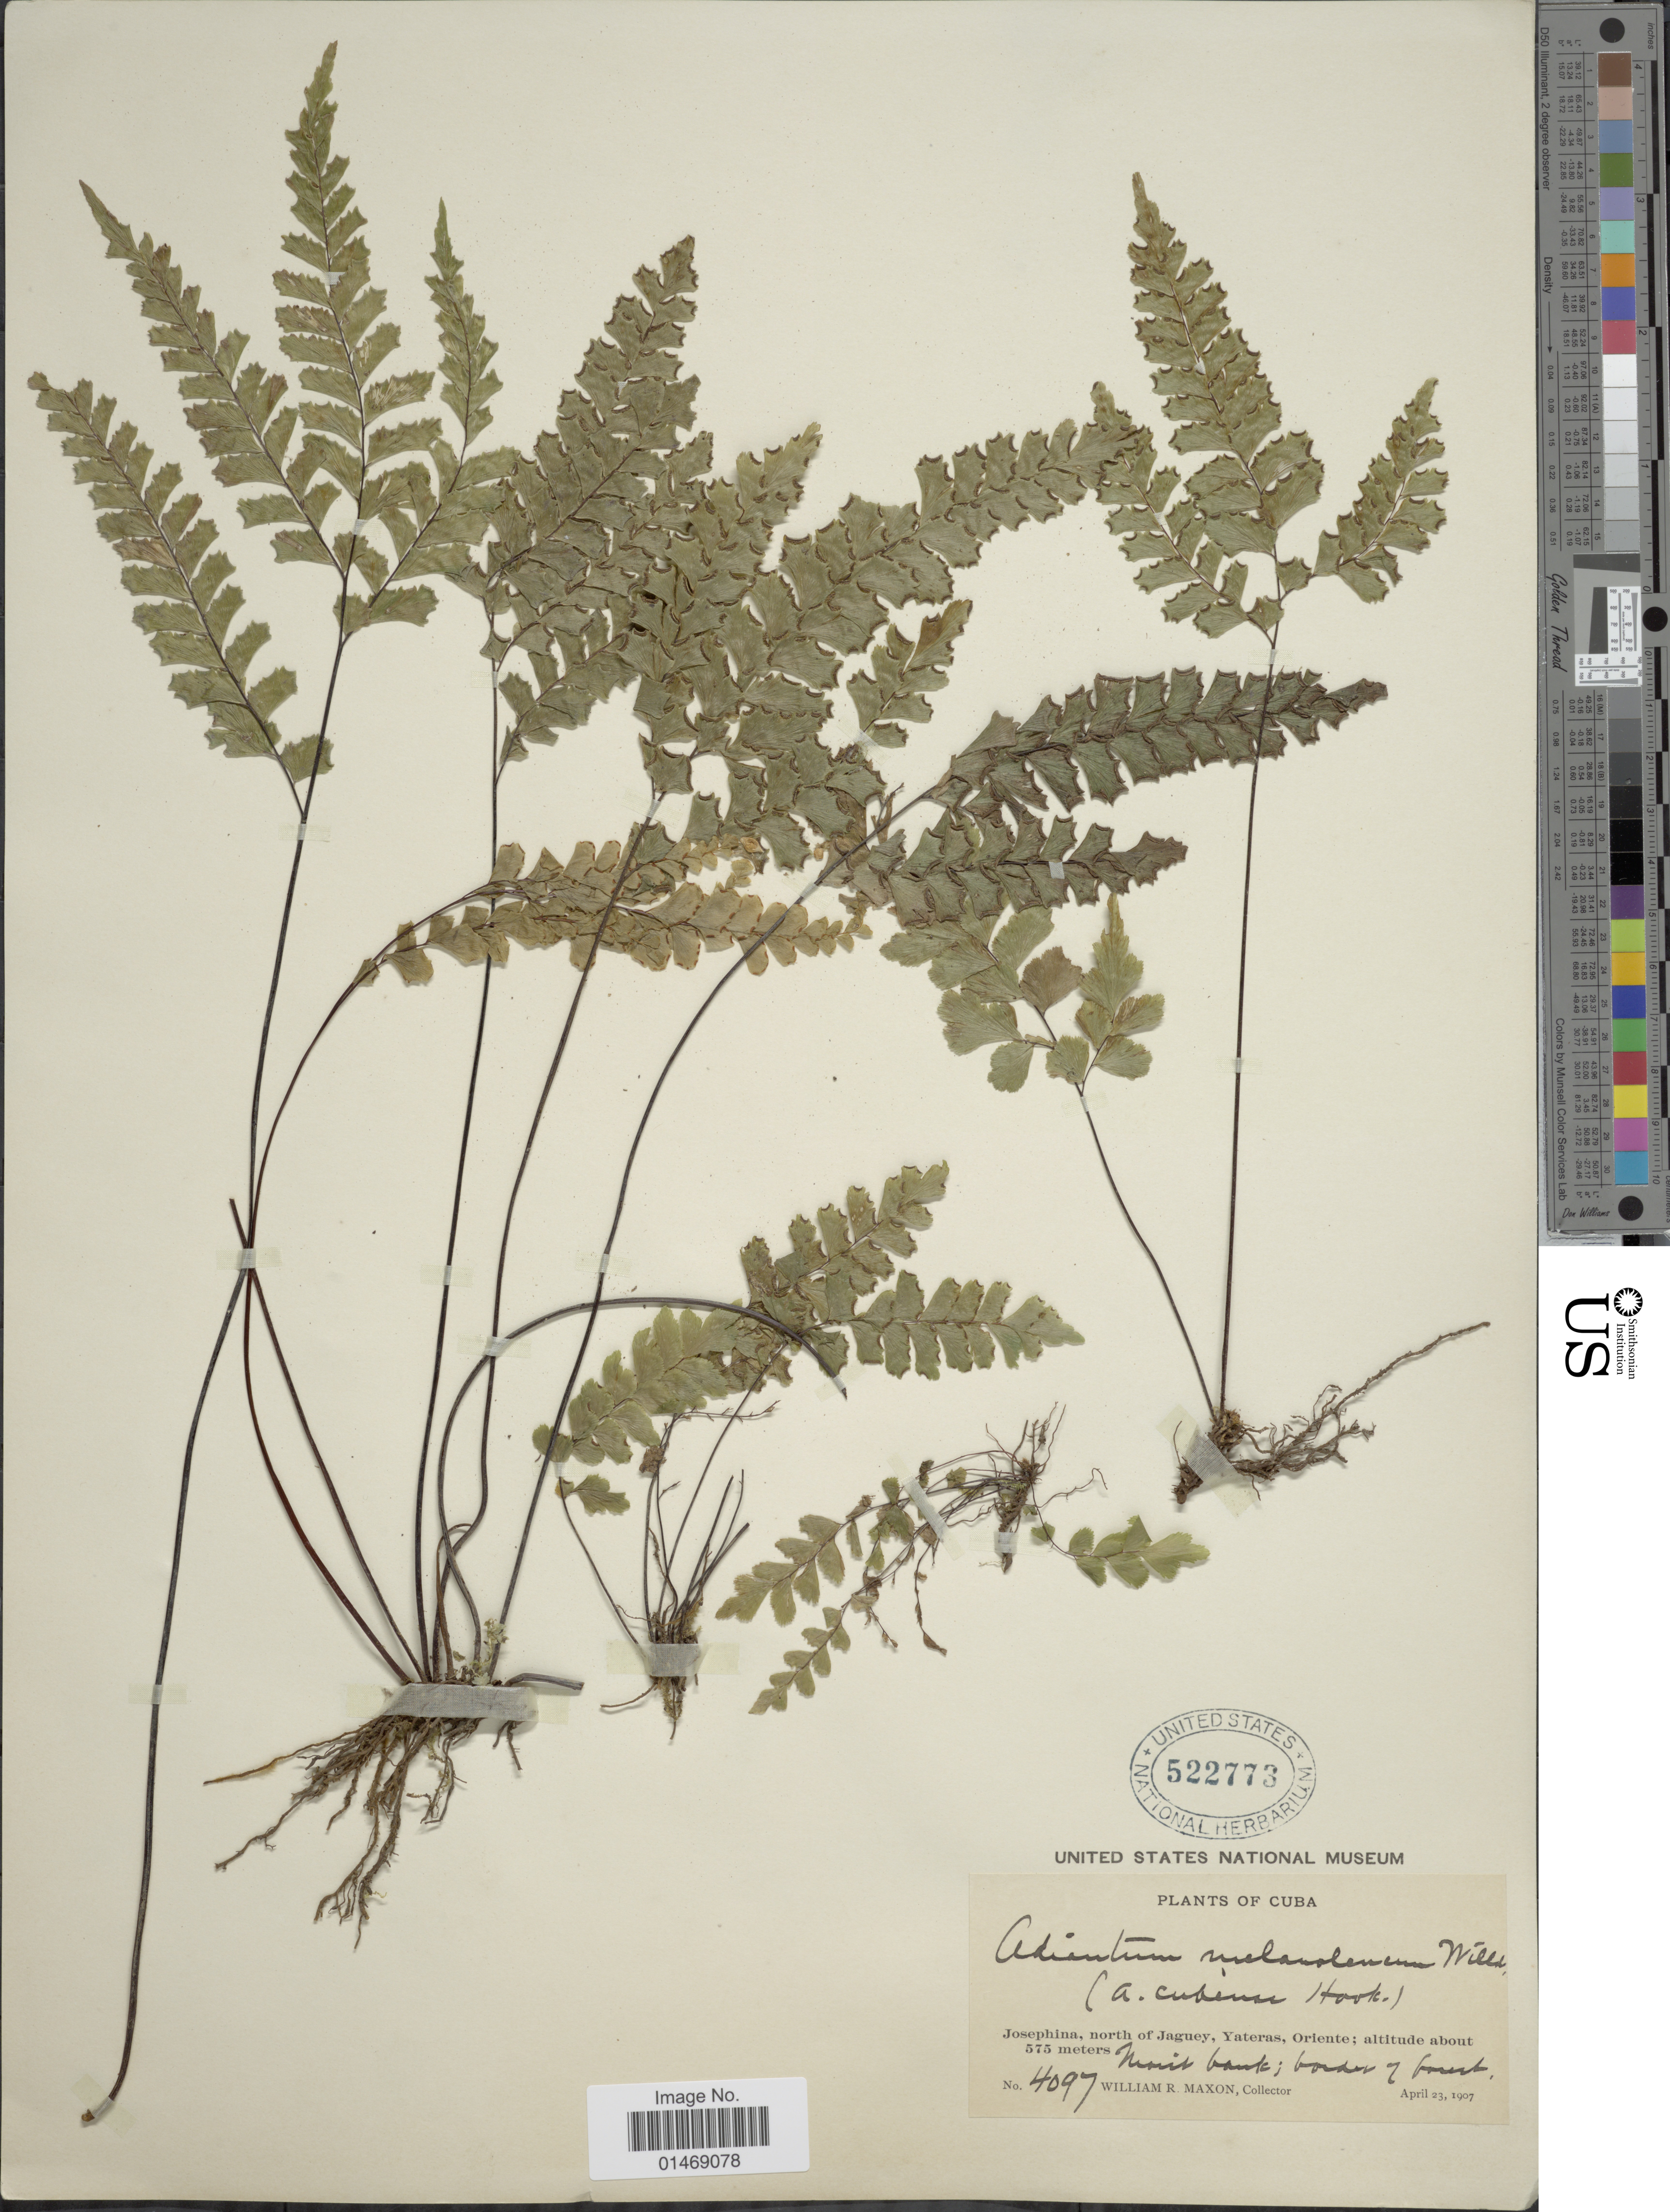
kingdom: Plantae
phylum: Tracheophyta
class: Polypodiopsida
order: Polypodiales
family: Pteridaceae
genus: Adiantum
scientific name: Adiantum melanoleucum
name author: Willd.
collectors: W. R. Maxon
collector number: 4097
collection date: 1907-04-23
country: Cuba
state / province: Oriente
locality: Josephina, north of Jaguey, Yateras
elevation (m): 575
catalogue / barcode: US 522773